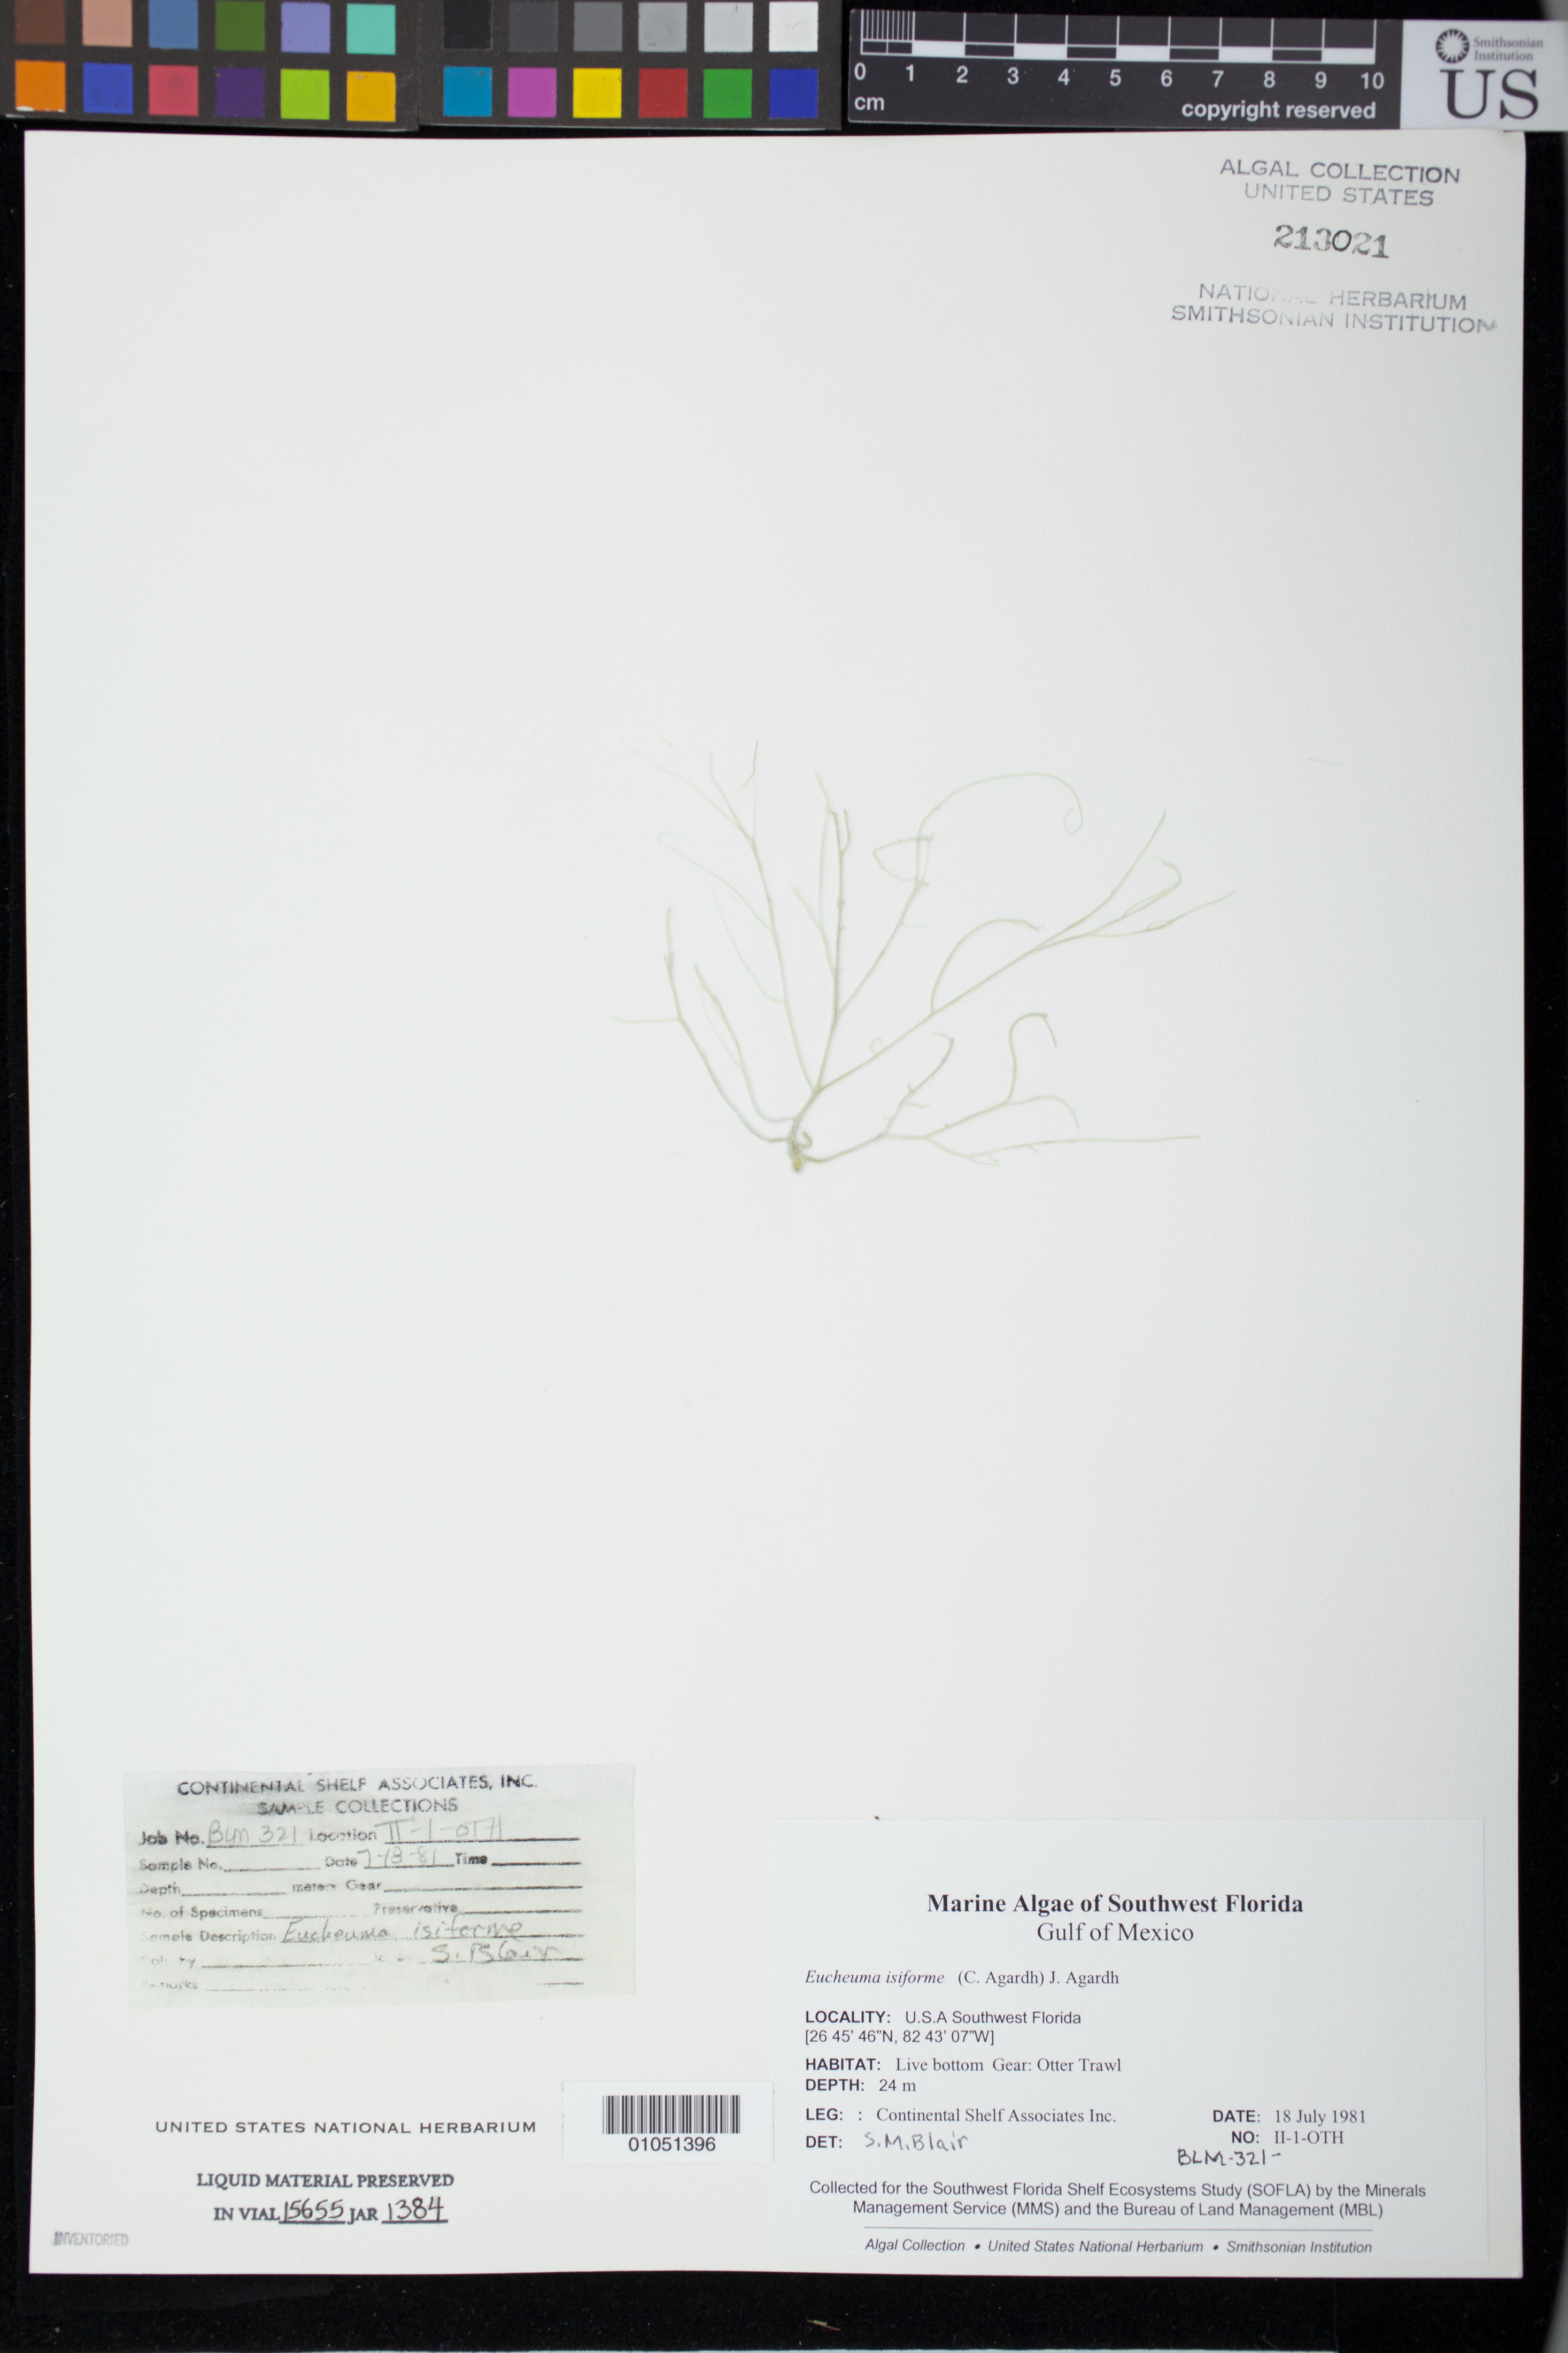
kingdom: Plantae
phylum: Rhodophyta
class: Florideophyceae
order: Gigartinales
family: Solieriaceae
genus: Eucheumatopsis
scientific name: Eucheumatopsis isiformis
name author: (C. Agardh) M.L. Núñez-Resendiz et al.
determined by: Algae name updating Project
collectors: Continental Shelf Associates for the MMS/BLM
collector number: BLM-321-II-1-OTH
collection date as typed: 18 Jul 1981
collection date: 1981-07-18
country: United States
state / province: Florida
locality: Gulf of Mexico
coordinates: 26 45'46"N, 82 43'07"W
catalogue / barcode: US 213021